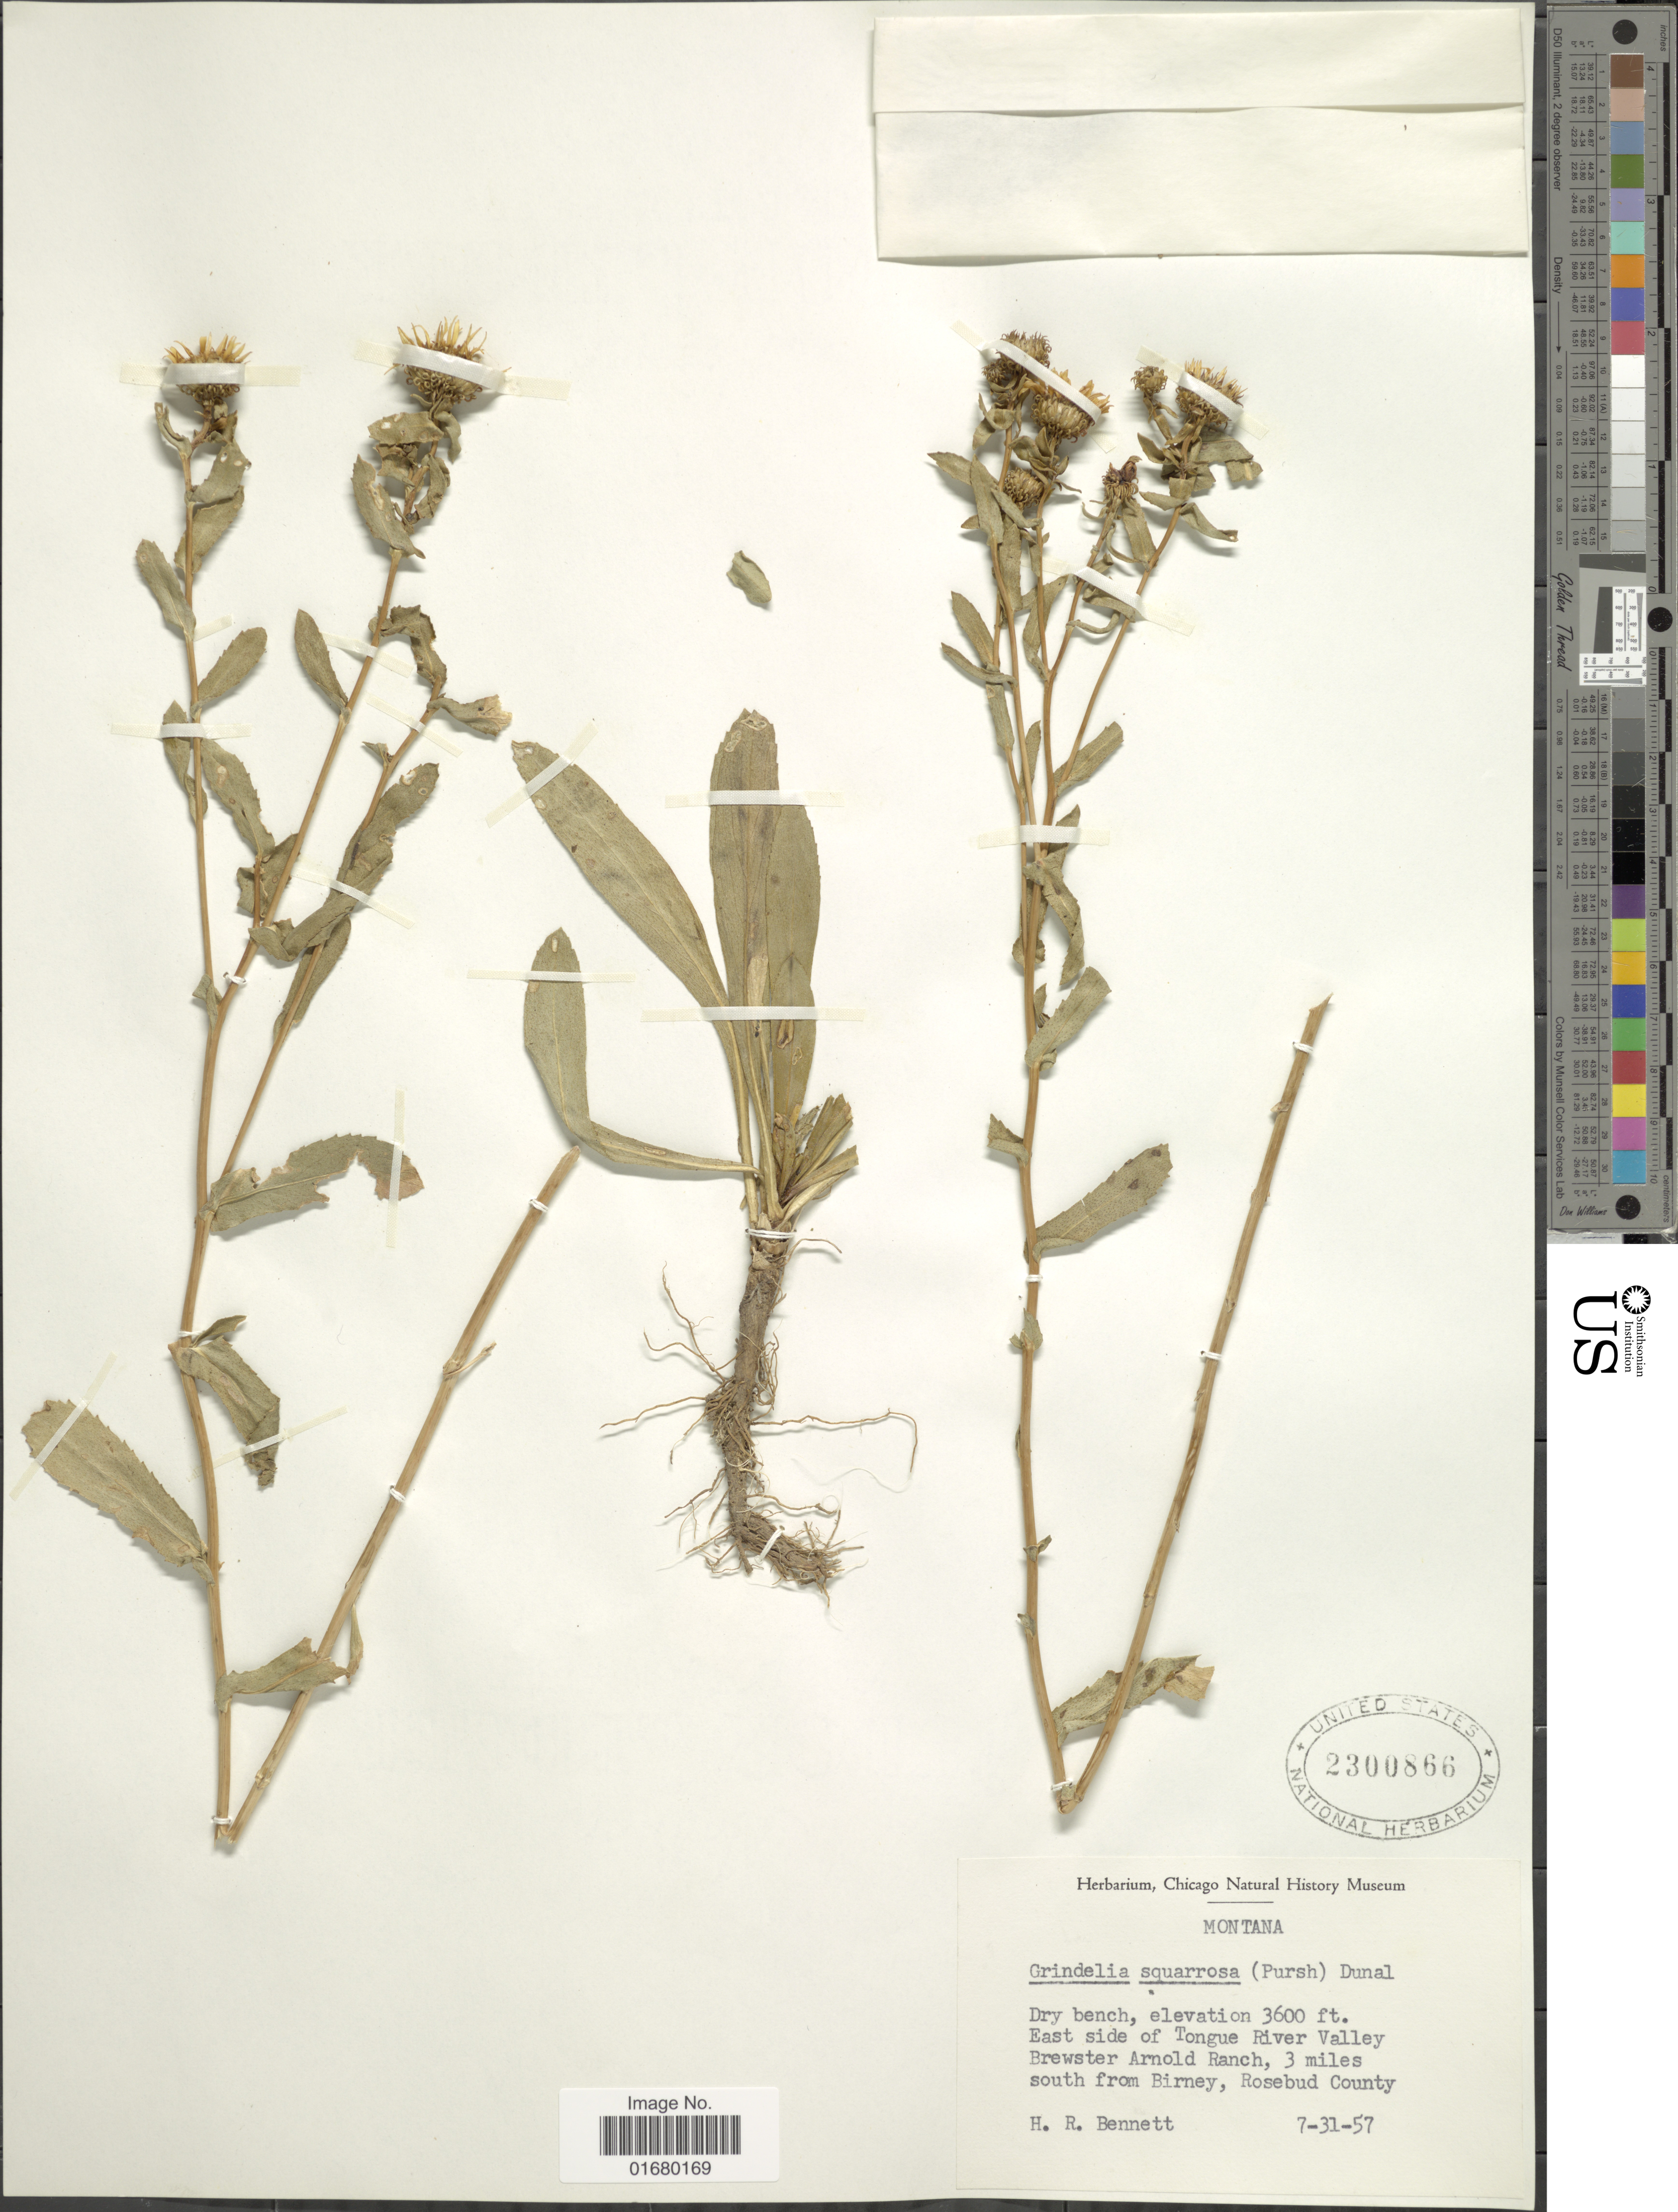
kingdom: Plantae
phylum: Tracheophyta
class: Magnoliopsida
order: Asterales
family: Asteraceae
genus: Grindelia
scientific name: Grindelia squarrosa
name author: (Pursh) Dunal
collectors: H. R. Bennett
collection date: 1957-07-31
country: United States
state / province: Montana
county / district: Rosebud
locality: Dry bench, E side of Tongue River Valley; Brewster Arnold Ranch, 3 miles S of Birney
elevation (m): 1097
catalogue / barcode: US 2300866